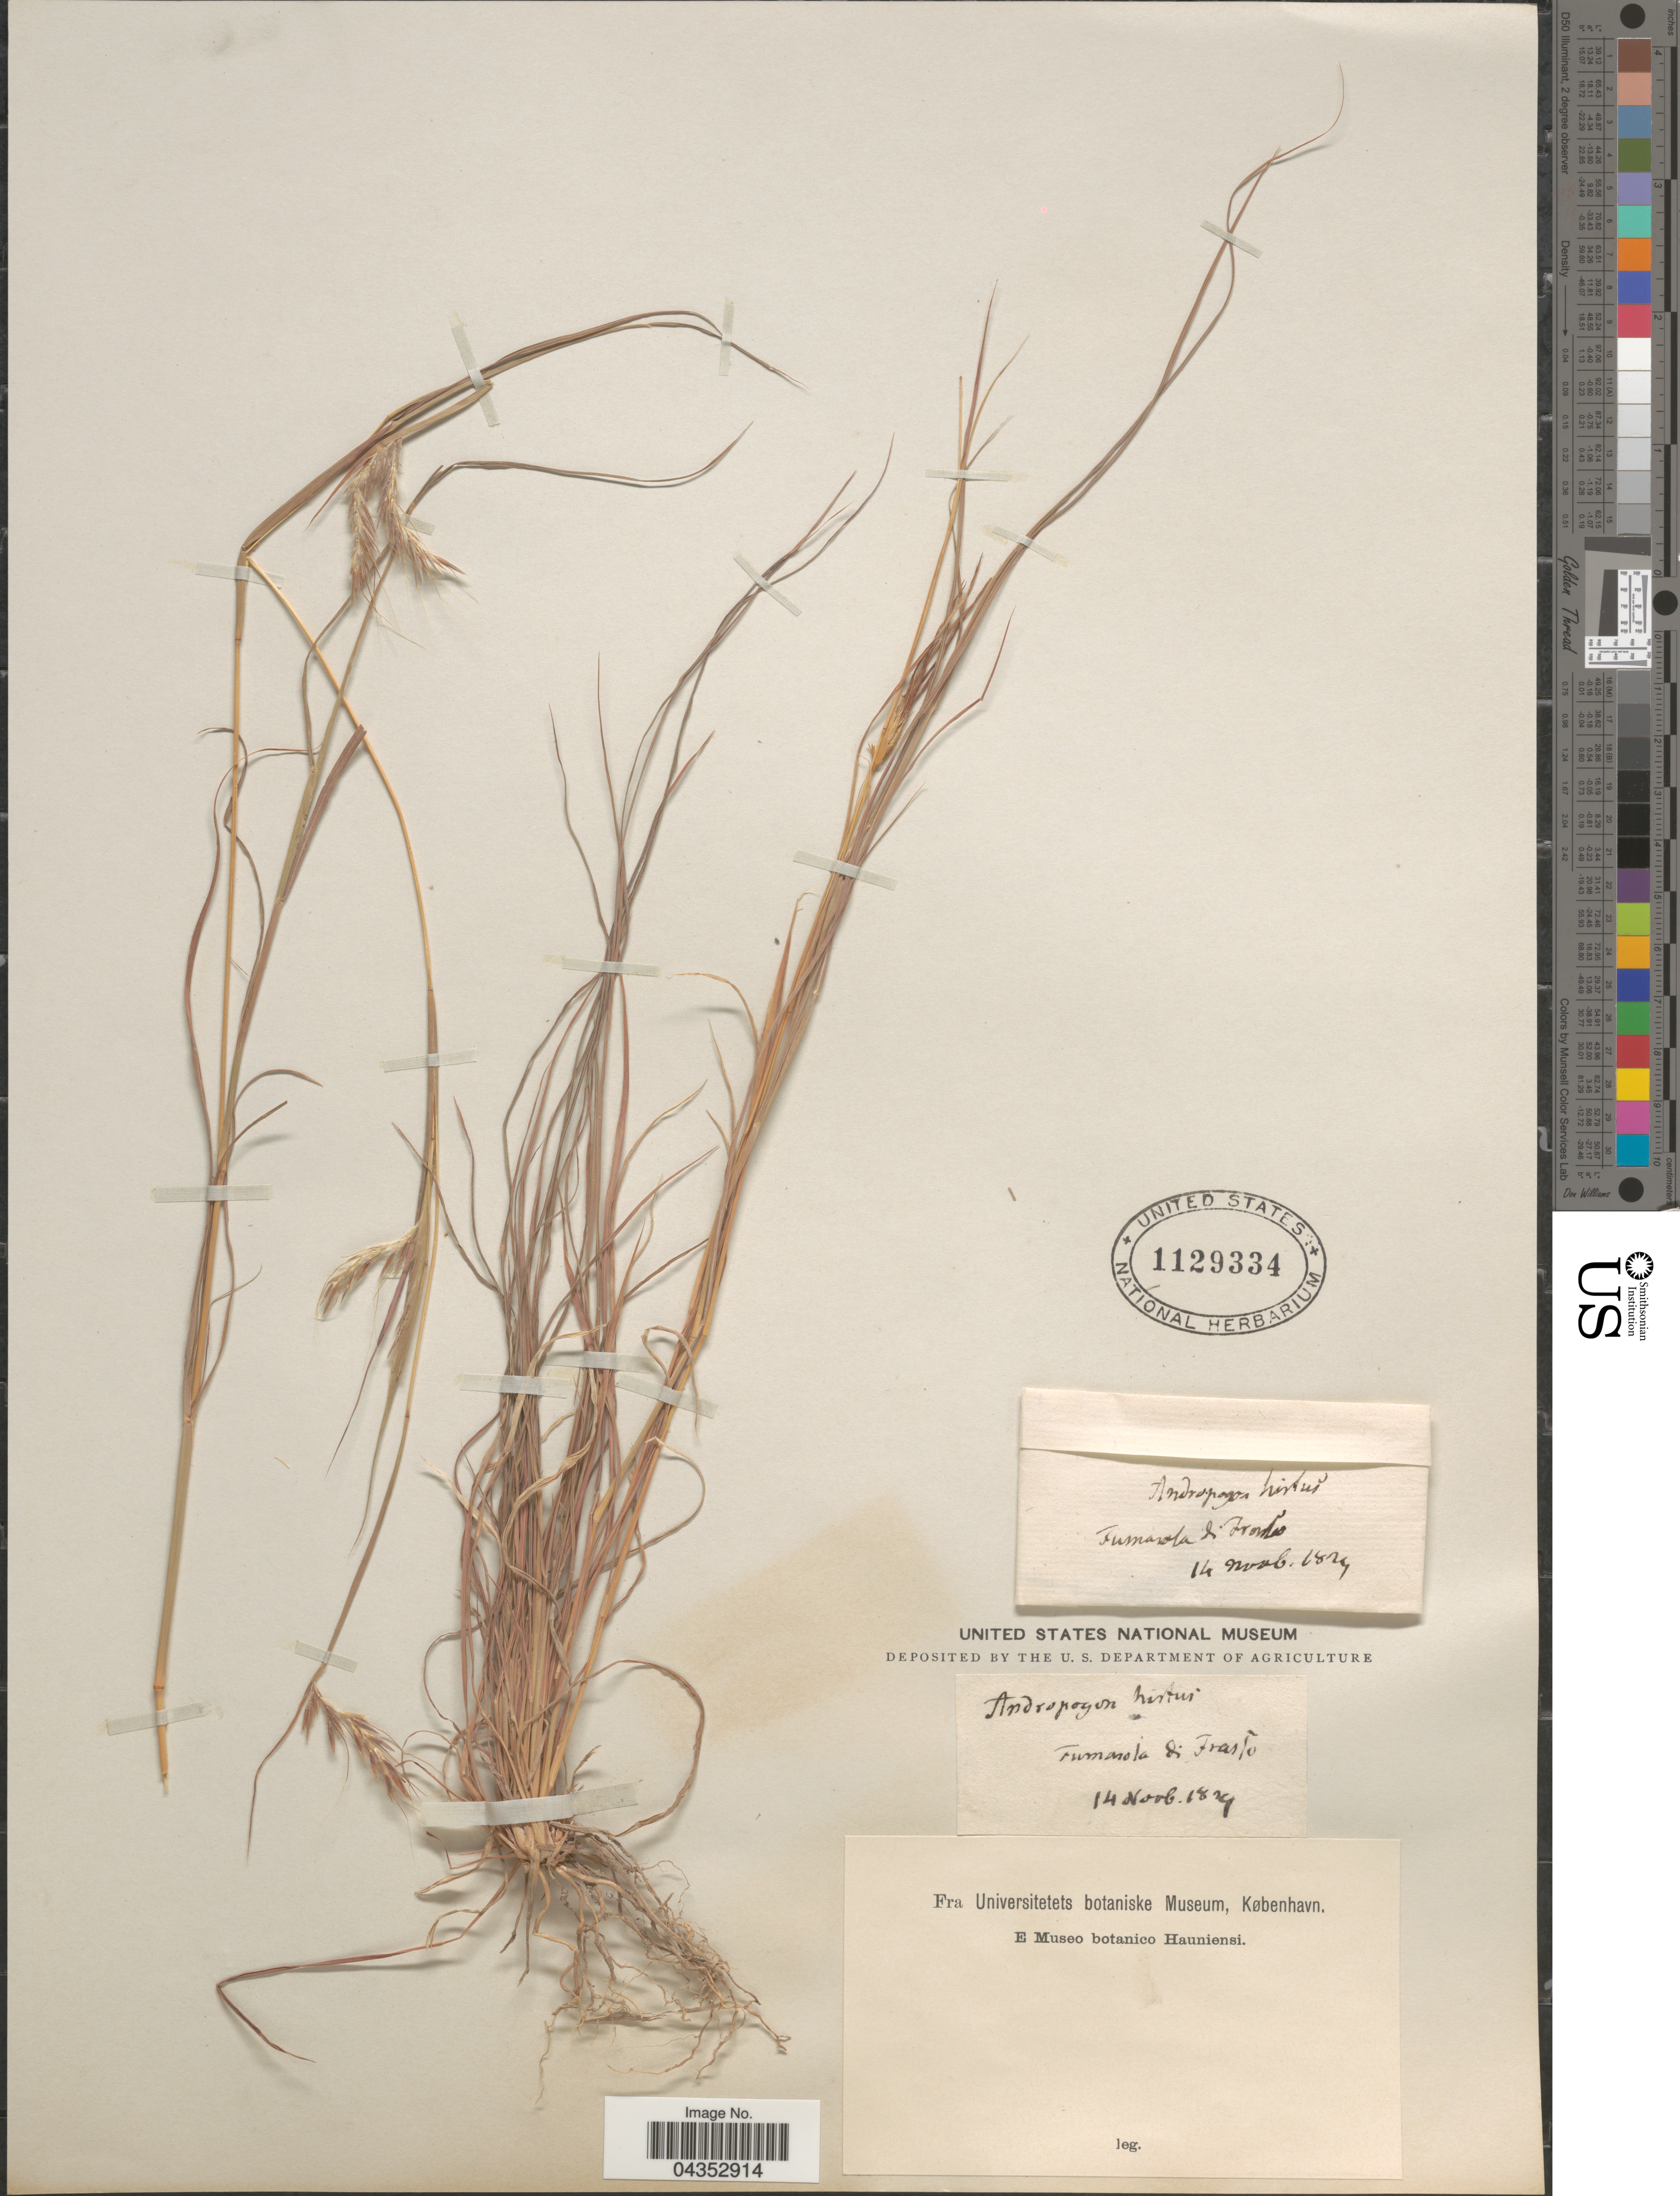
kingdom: Plantae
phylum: Tracheophyta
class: Liliopsida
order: Poales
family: Poaceae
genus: Hyparrhenia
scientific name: Hyparrhenia hirta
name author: (L.) Stapf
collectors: ex Mus. Bot. Hauniense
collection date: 1829-11-14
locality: Fumarola di Frasto. [interpreted]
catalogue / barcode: US 1129334